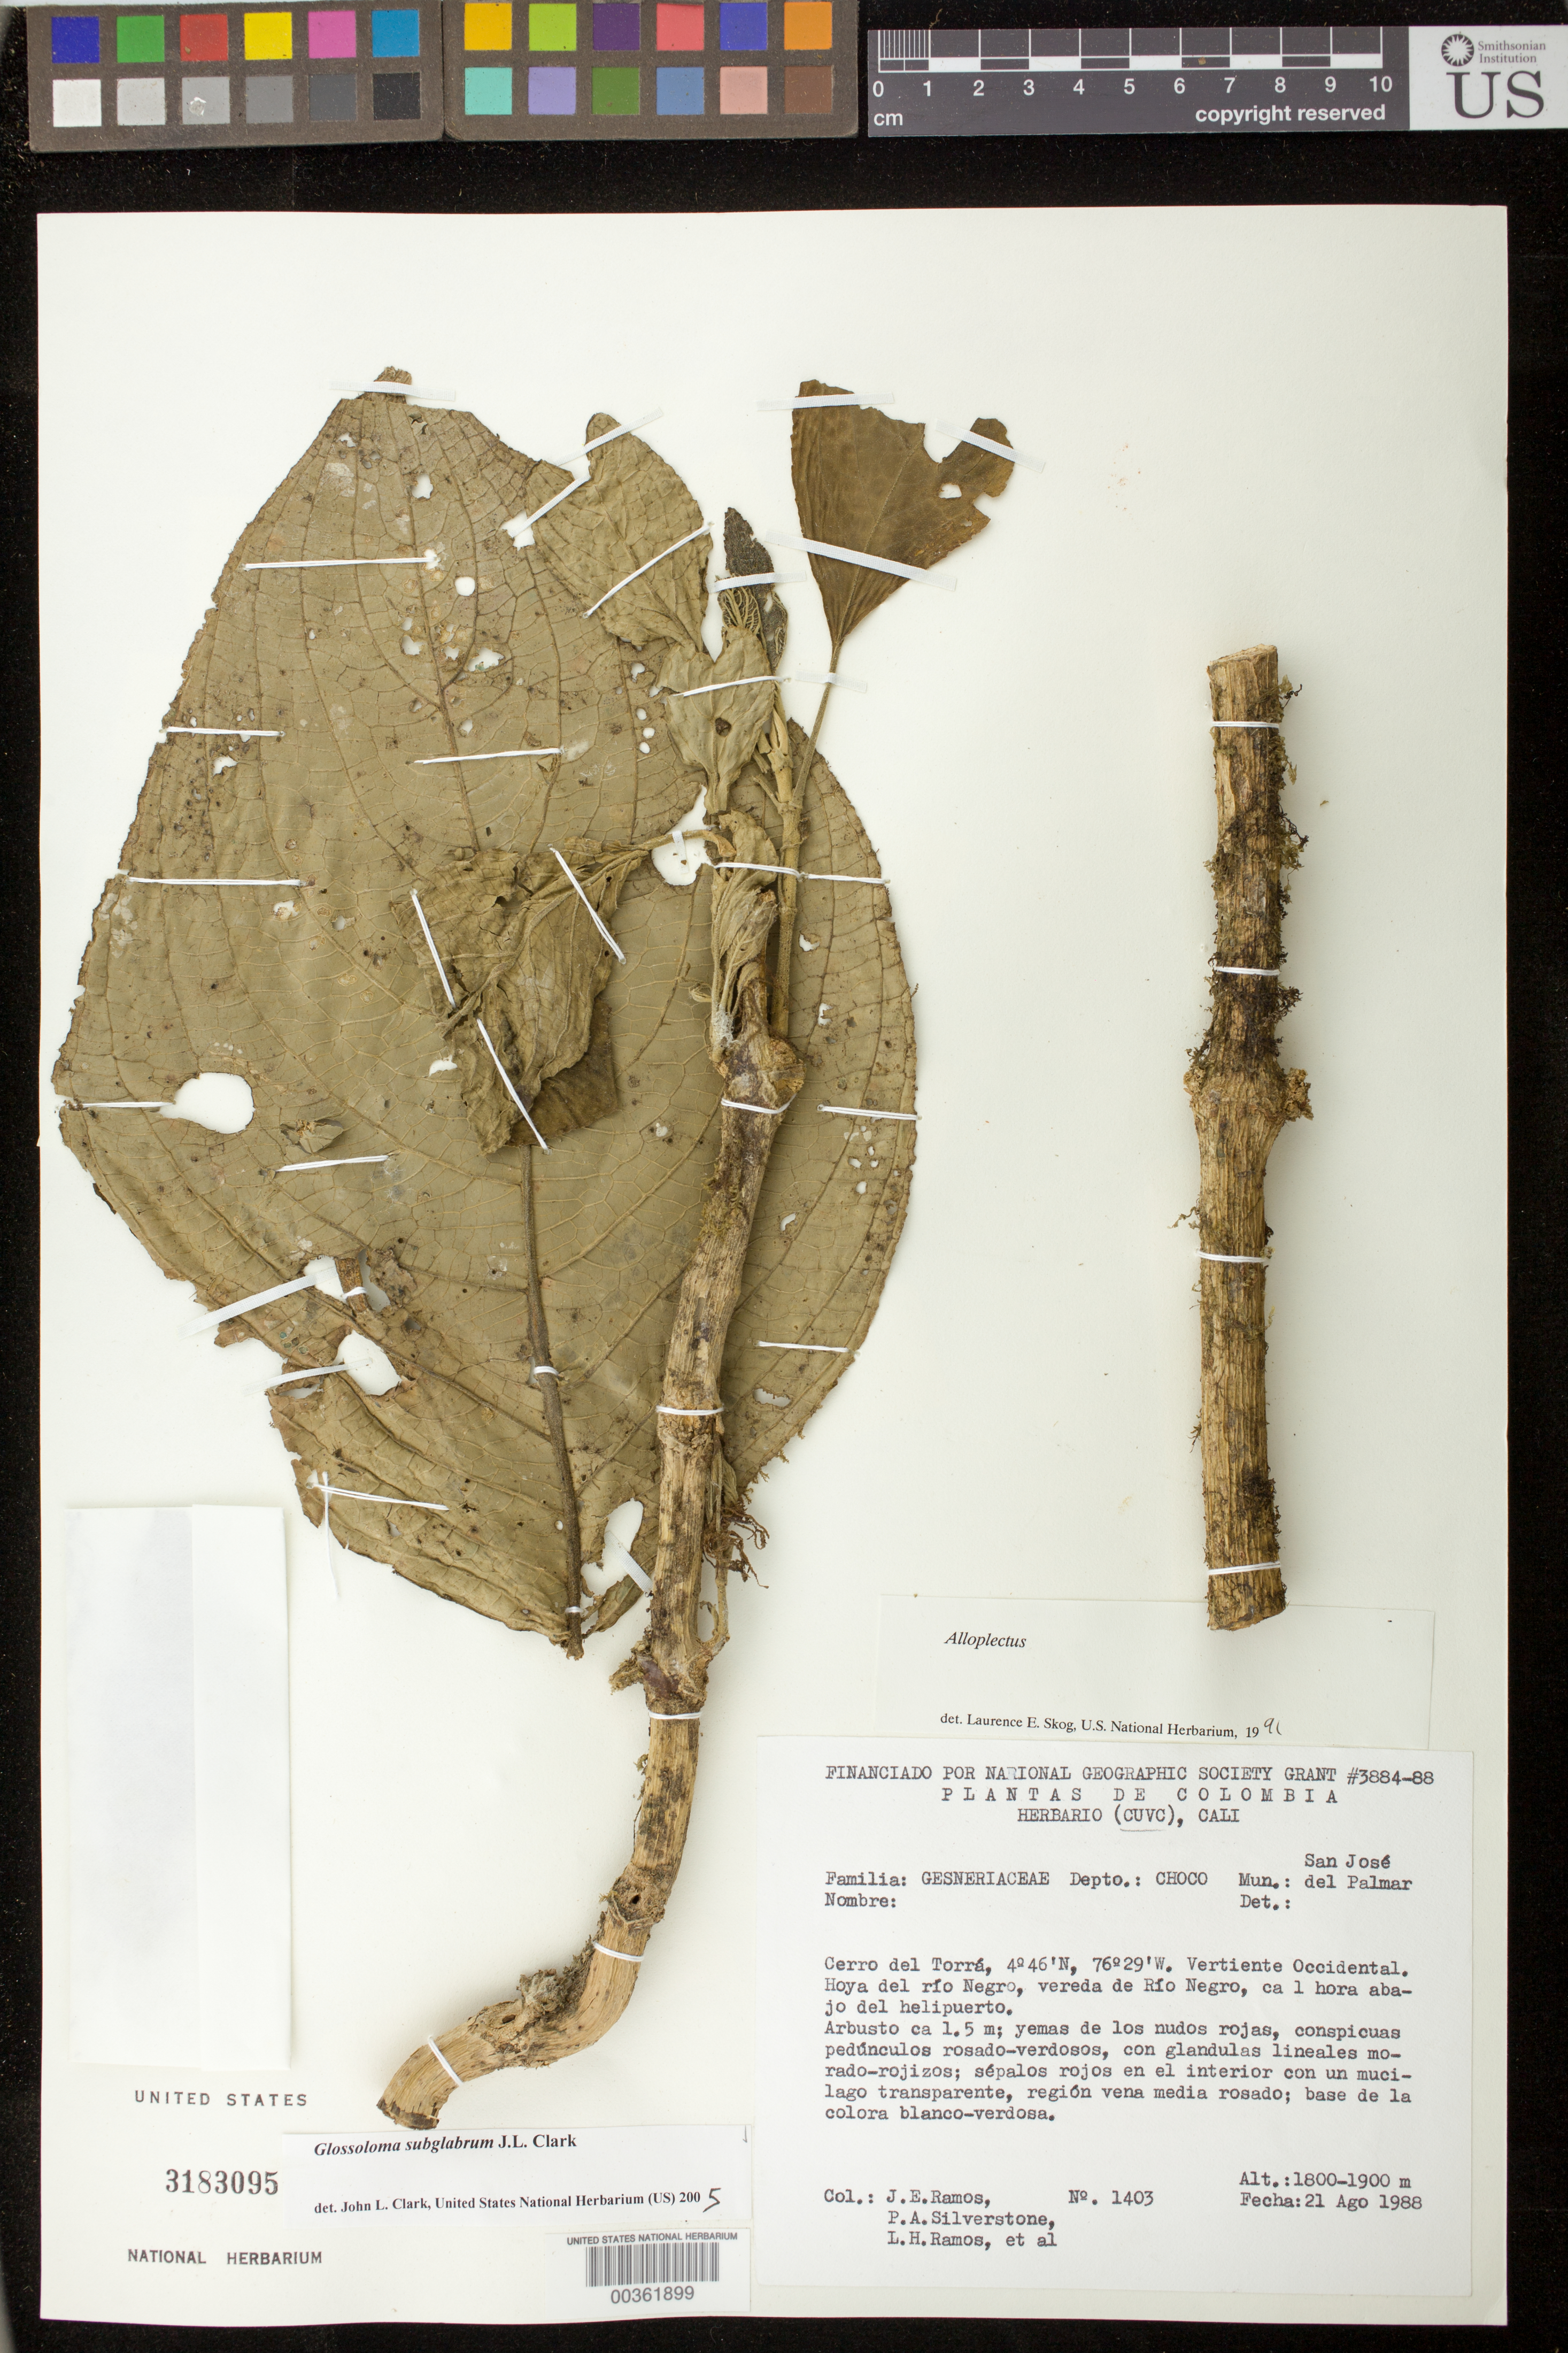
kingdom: Plantae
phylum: Tracheophyta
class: Magnoliopsida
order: Lamiales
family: Gesneriaceae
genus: Glossoloma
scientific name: Glossoloma sp.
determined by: Clark, J. L., (SEL), The Marie Selby Botanical Garden (UNITED STATES)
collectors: J. E. Ramos, P. A. Silverstone-Sopkin, L. Ramos & et al.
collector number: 1403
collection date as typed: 21 Aug 1988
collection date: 1988-08-21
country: Colombia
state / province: Chocó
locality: San Jose del Palmar, Cerro del Torra, vertiente occidental, hoya del Rio Negro, vereda de Rio Negro, ...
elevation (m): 1800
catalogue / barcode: US 3183095